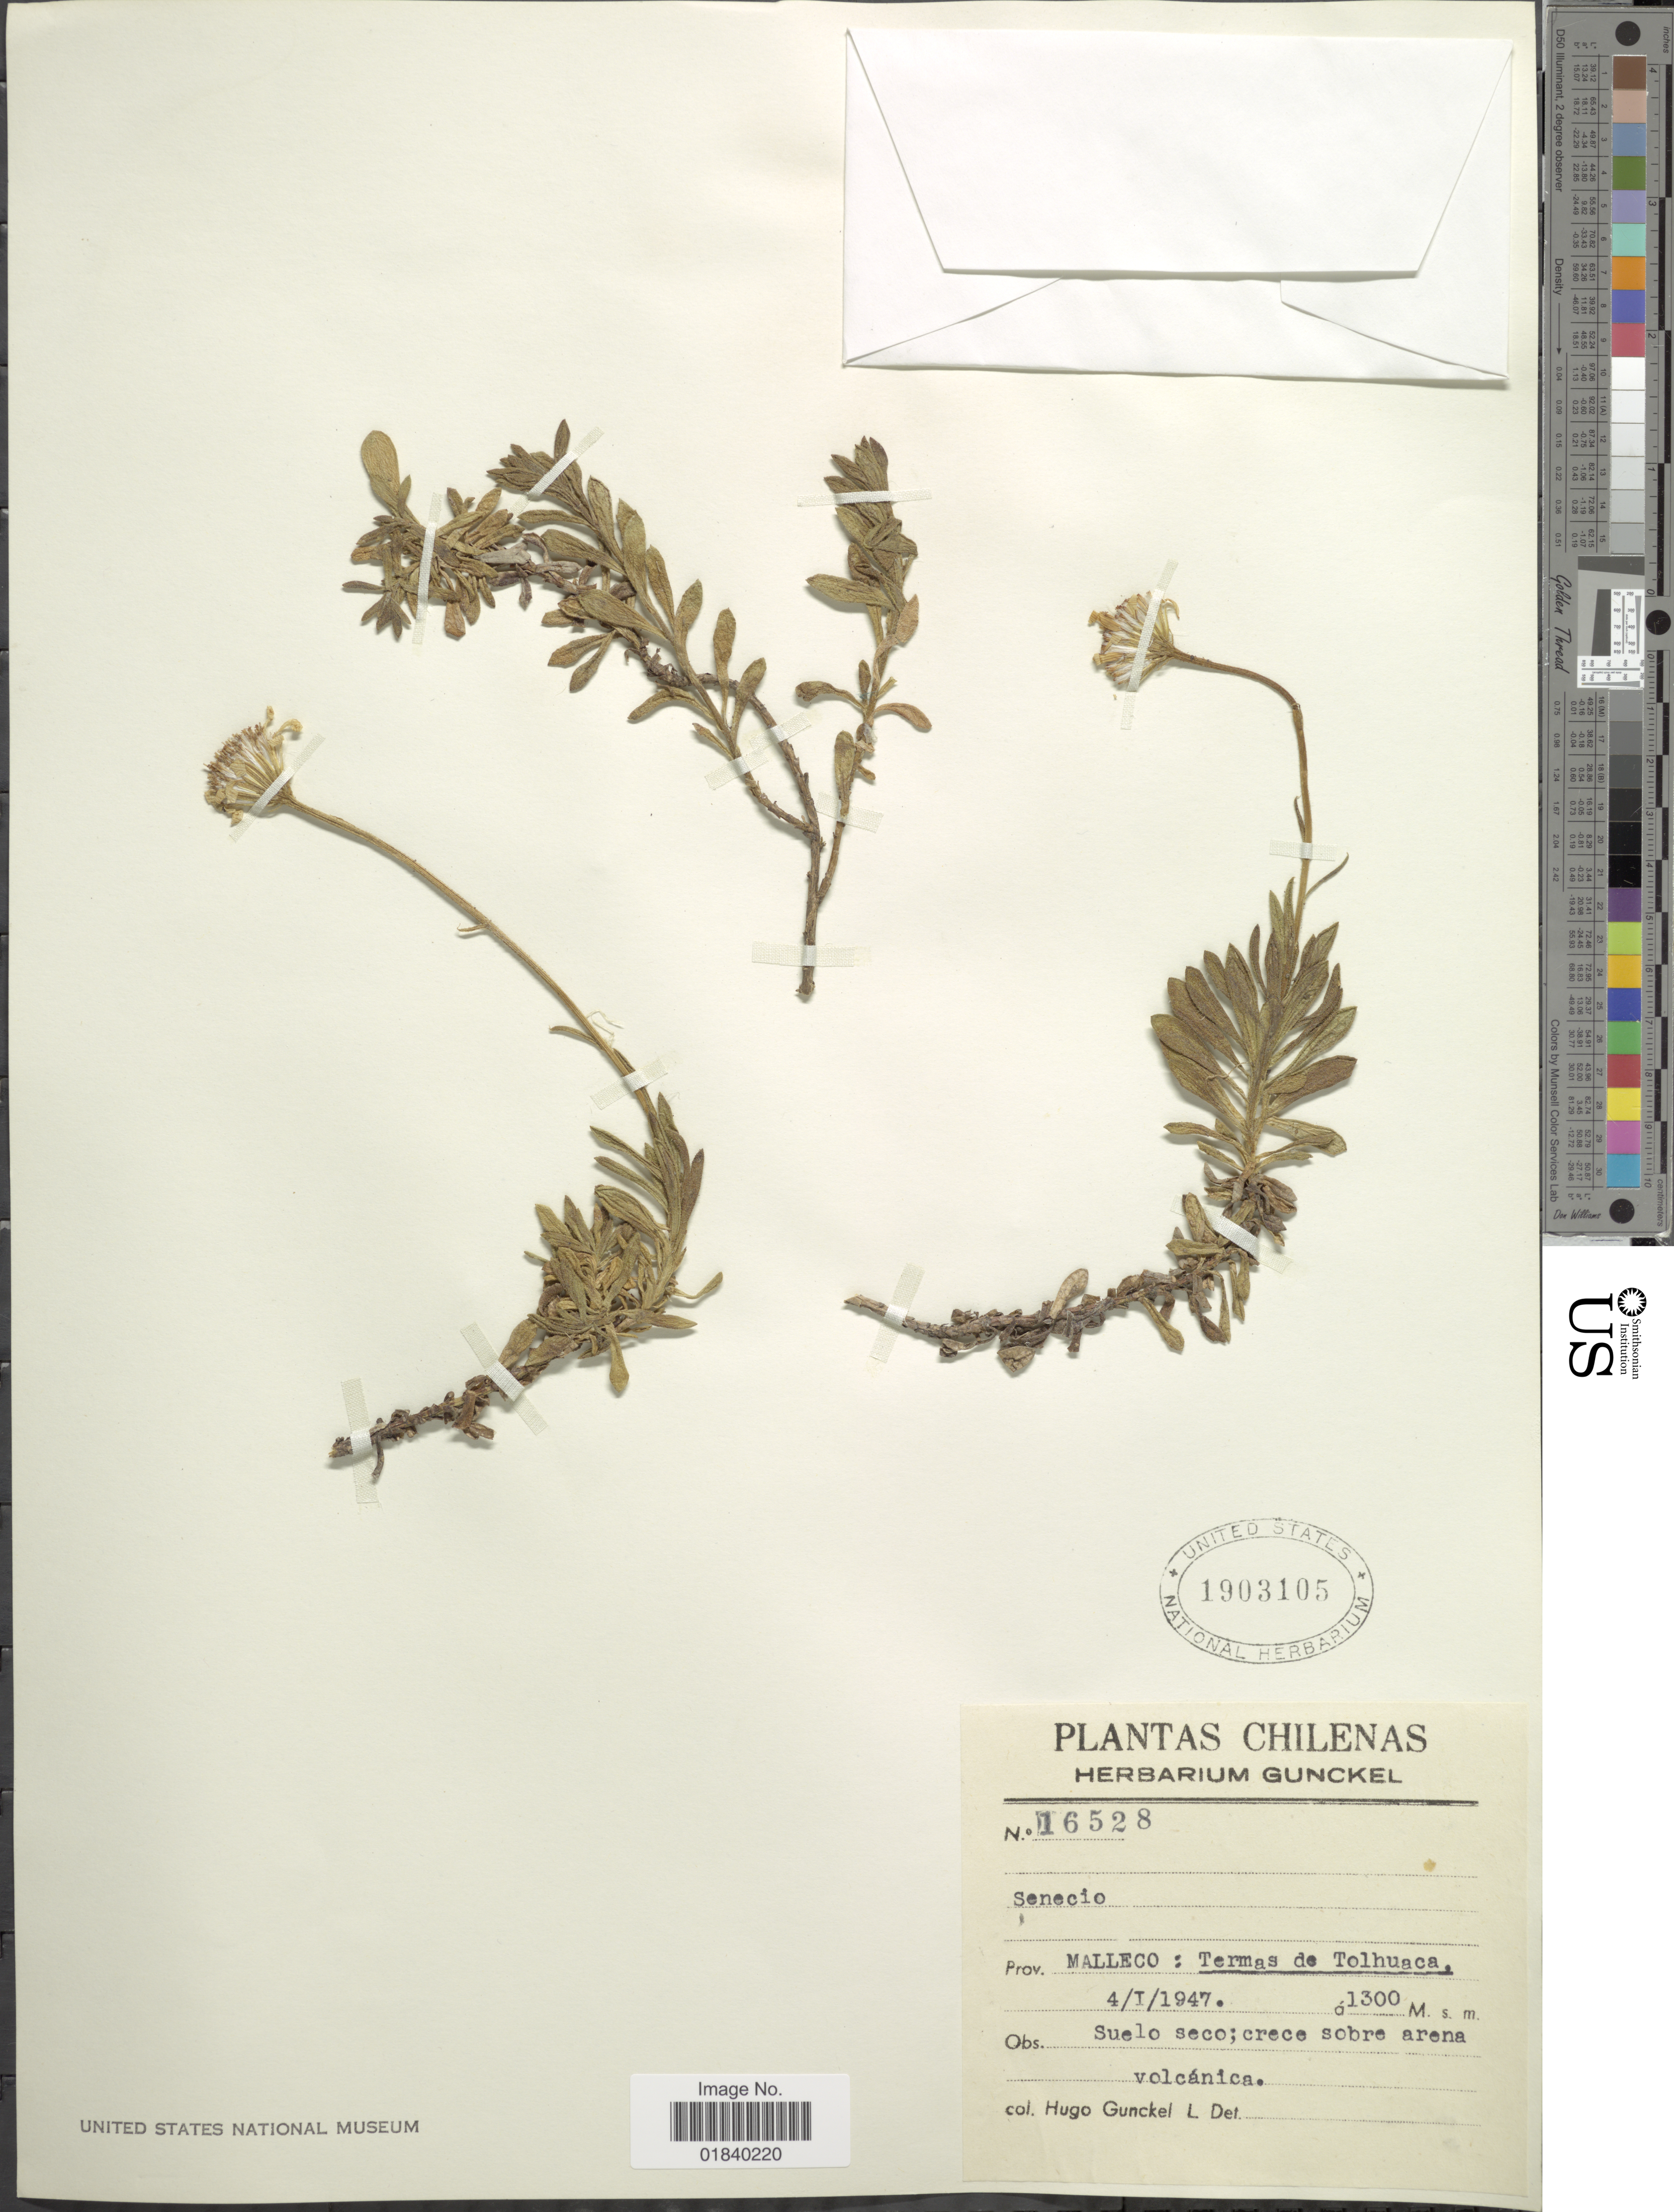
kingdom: Plantae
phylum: Tracheophyta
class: Magnoliopsida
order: Asterales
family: Asteraceae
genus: Senecio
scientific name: Senecio sp.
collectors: H. Gunckel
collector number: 16528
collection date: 1947-01-04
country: Chile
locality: Prov. Malleco: Termas de Tolhuaca.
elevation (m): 1300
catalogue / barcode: US 1903105